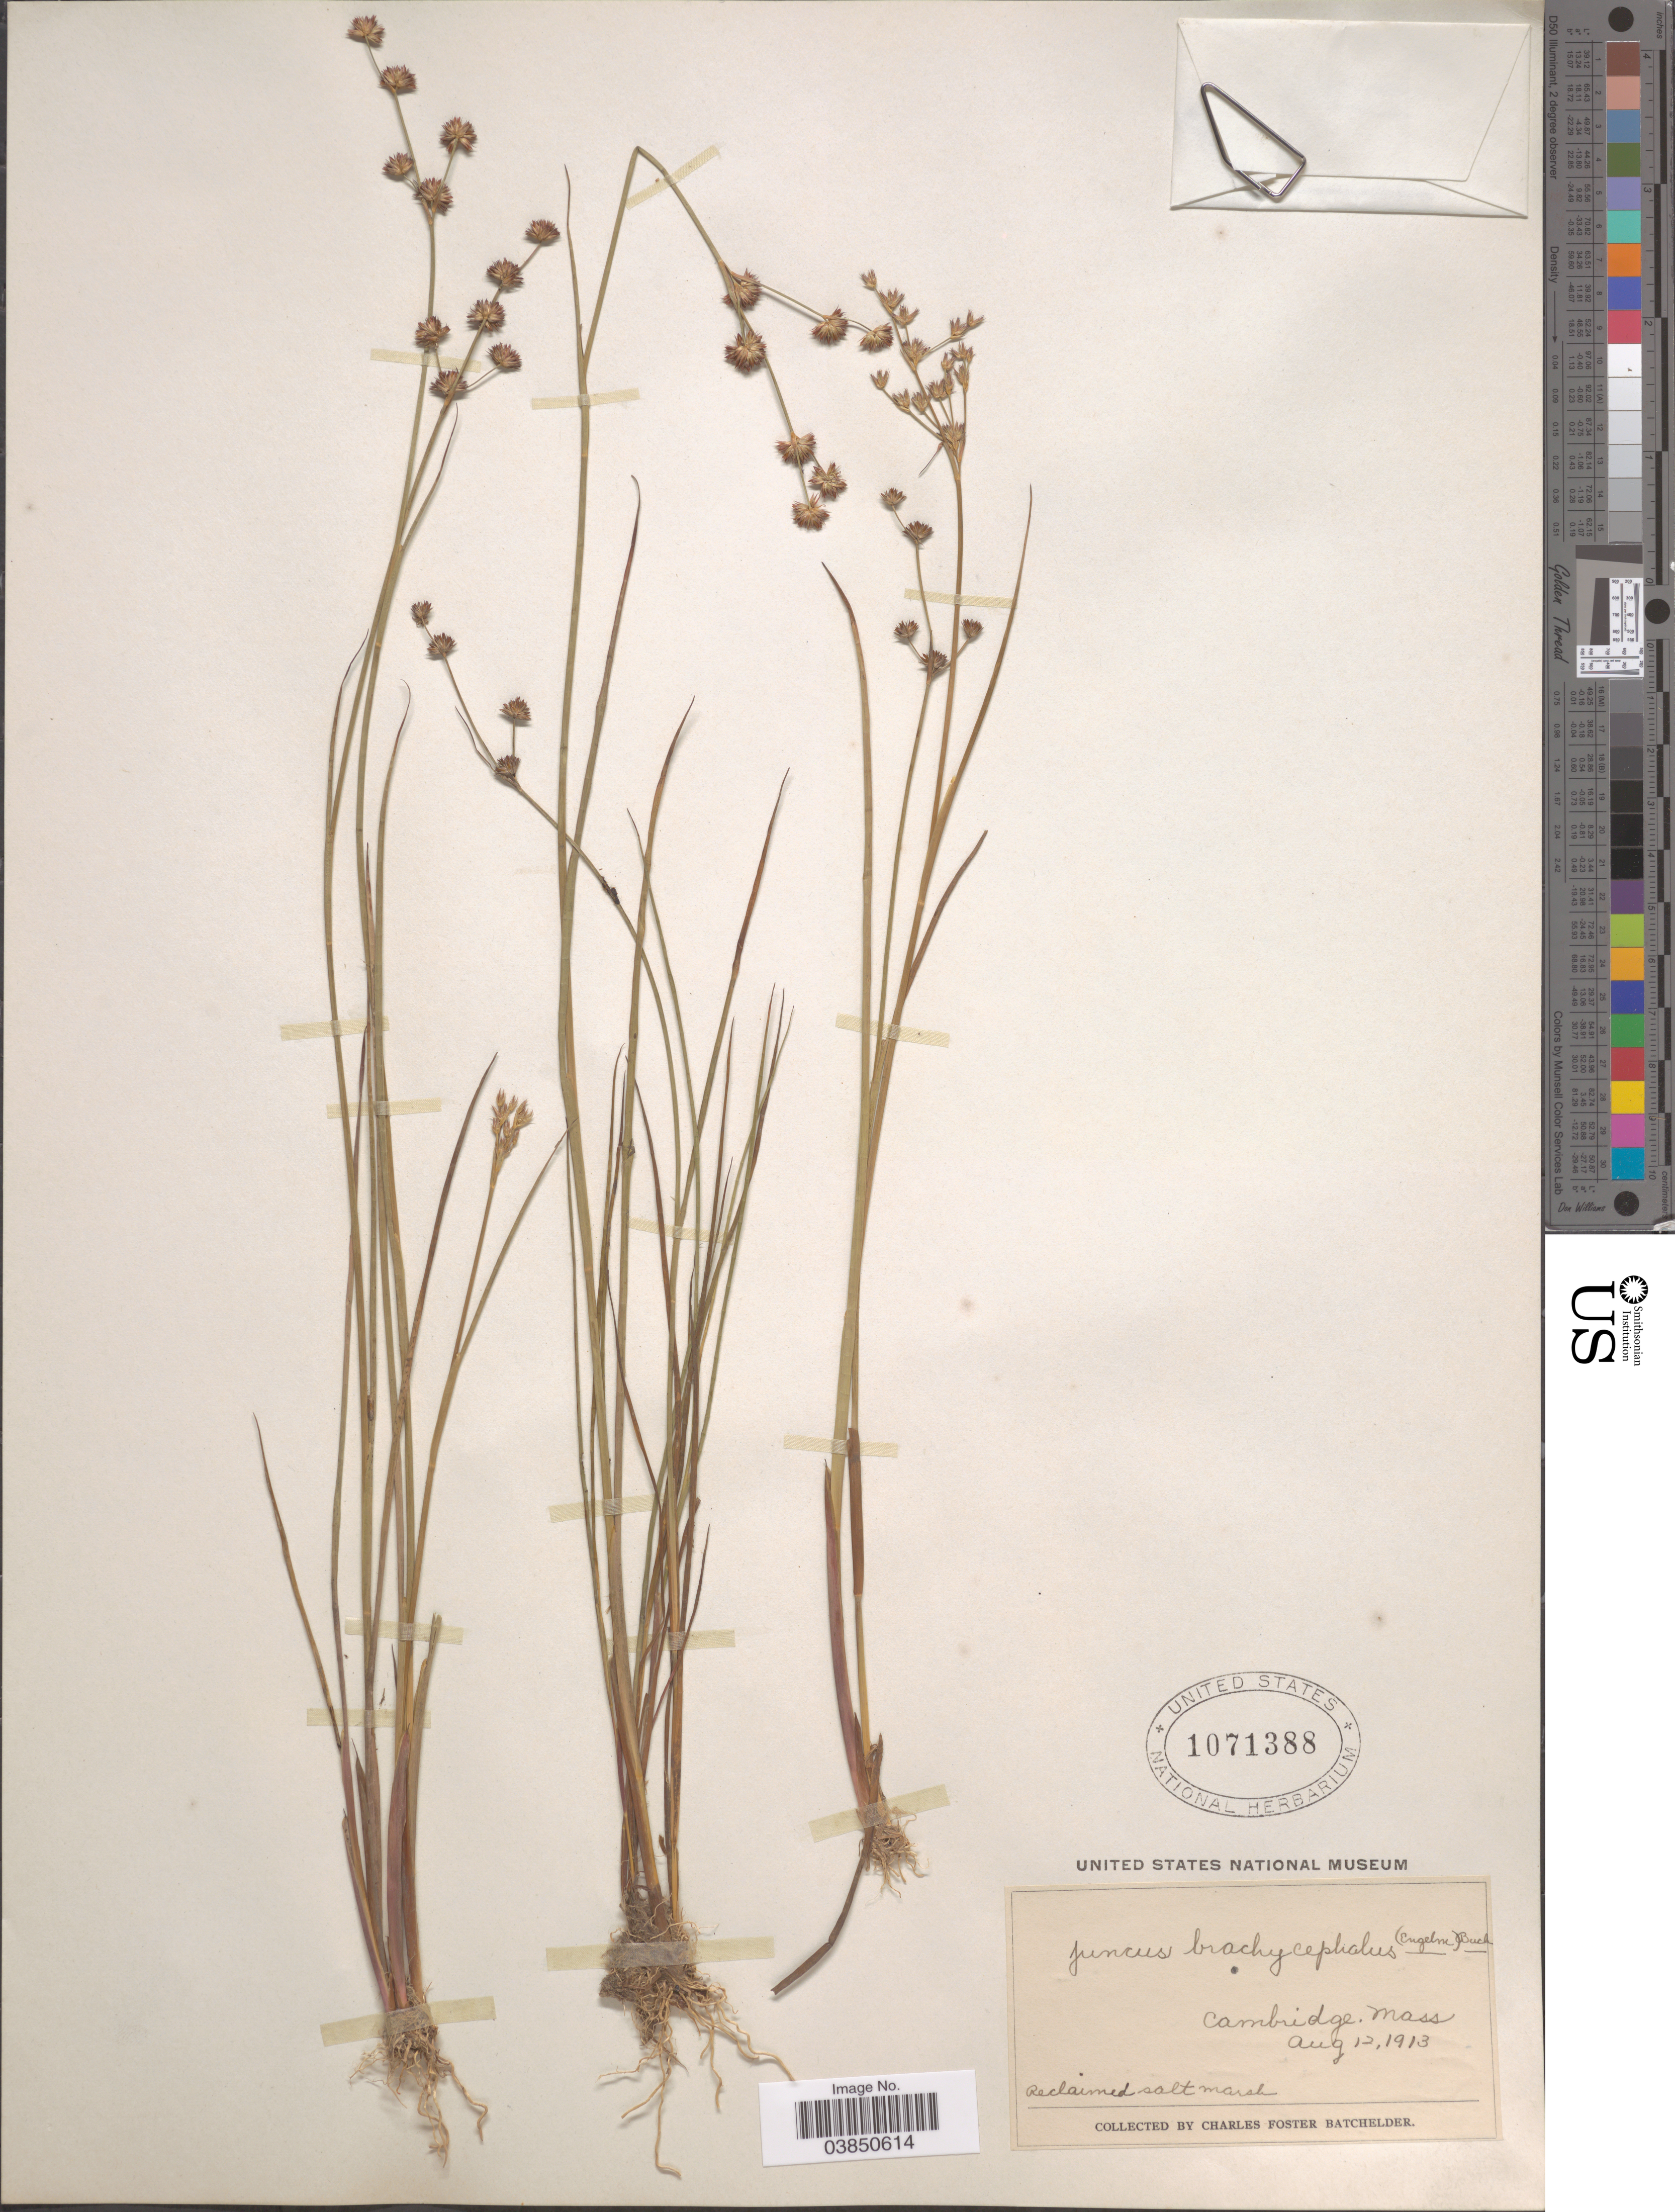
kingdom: Plantae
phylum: Tracheophyta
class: Liliopsida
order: Poales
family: Juncaceae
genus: Juncus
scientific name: Juncus brachycephalus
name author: (Engelm.) Buchenau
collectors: C. Batchelder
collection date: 1913-08-12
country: United States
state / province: Massachusetts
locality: Cambridge.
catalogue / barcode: US 1071388